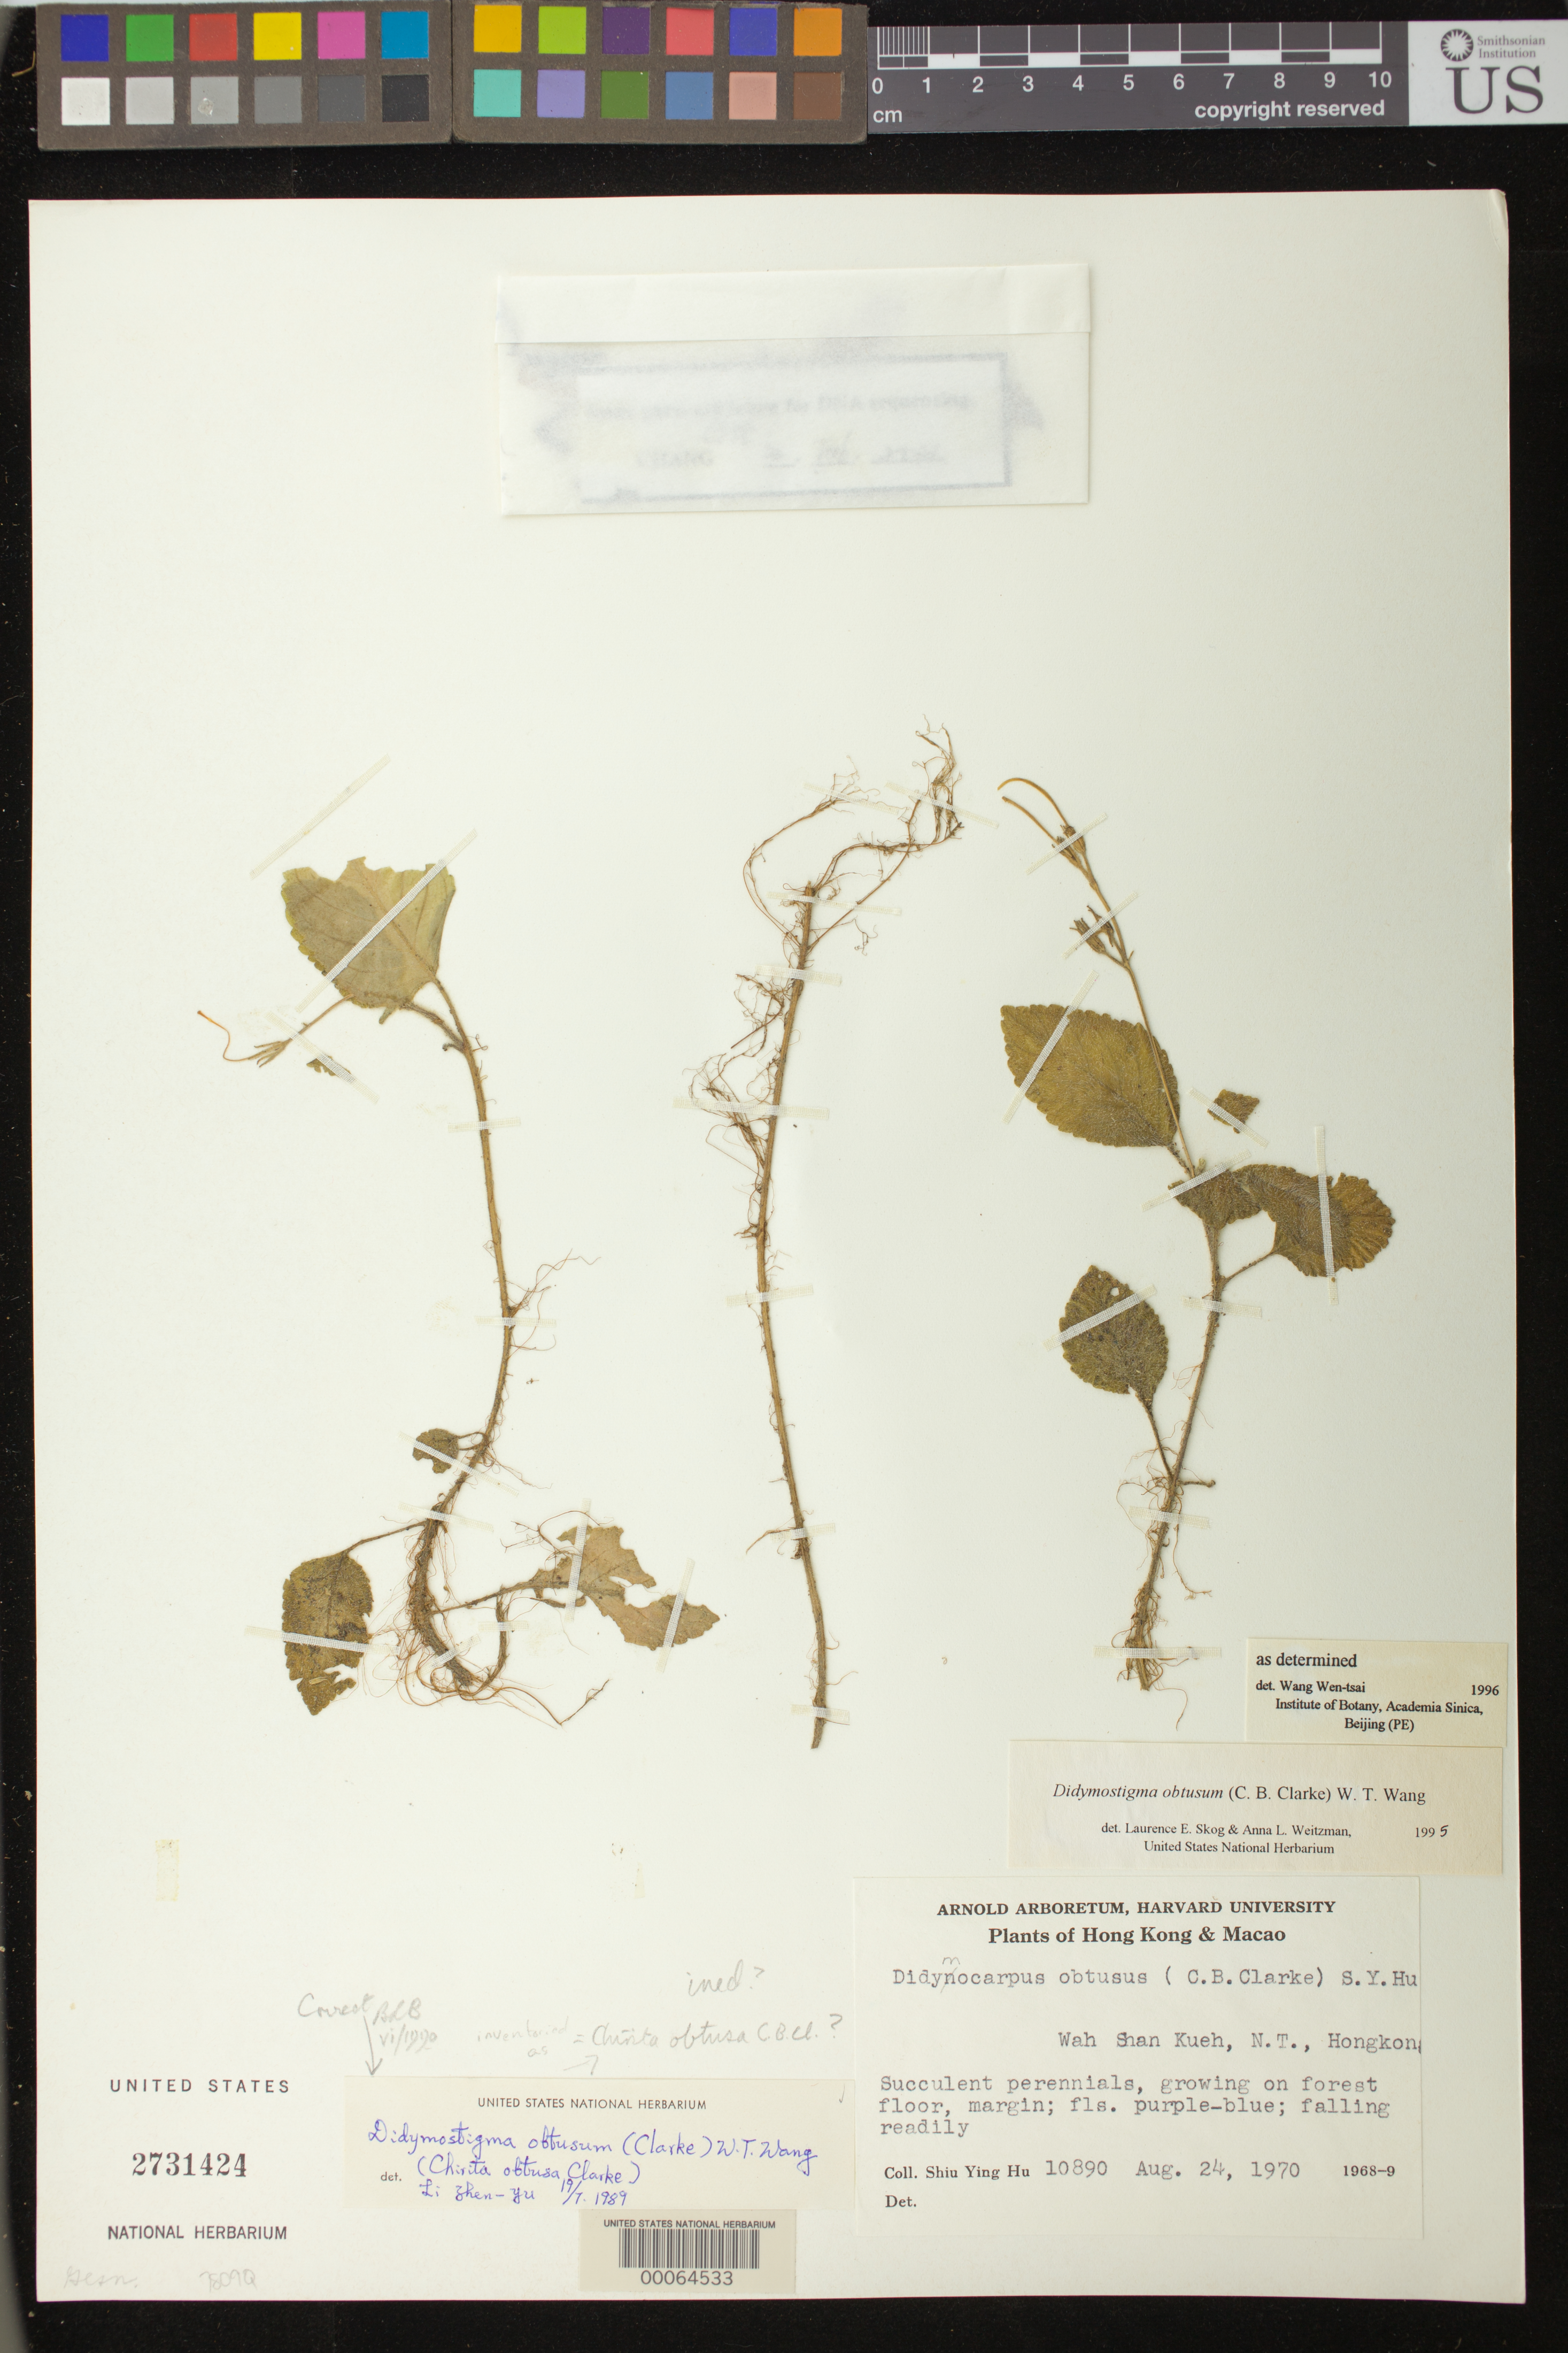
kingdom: Plantae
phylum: Tracheophyta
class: Magnoliopsida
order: Lamiales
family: Gesneriaceae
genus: Didymostigma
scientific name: Didymostigma obtusum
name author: (C.B. Clarke) W.T. Wang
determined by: Zhen-yu, L.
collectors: S. Y. Hu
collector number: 10890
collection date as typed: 24 Aug 1970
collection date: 1970-08-24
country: China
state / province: Guangdong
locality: Hongkong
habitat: Forest floor, margin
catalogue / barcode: US 2731424